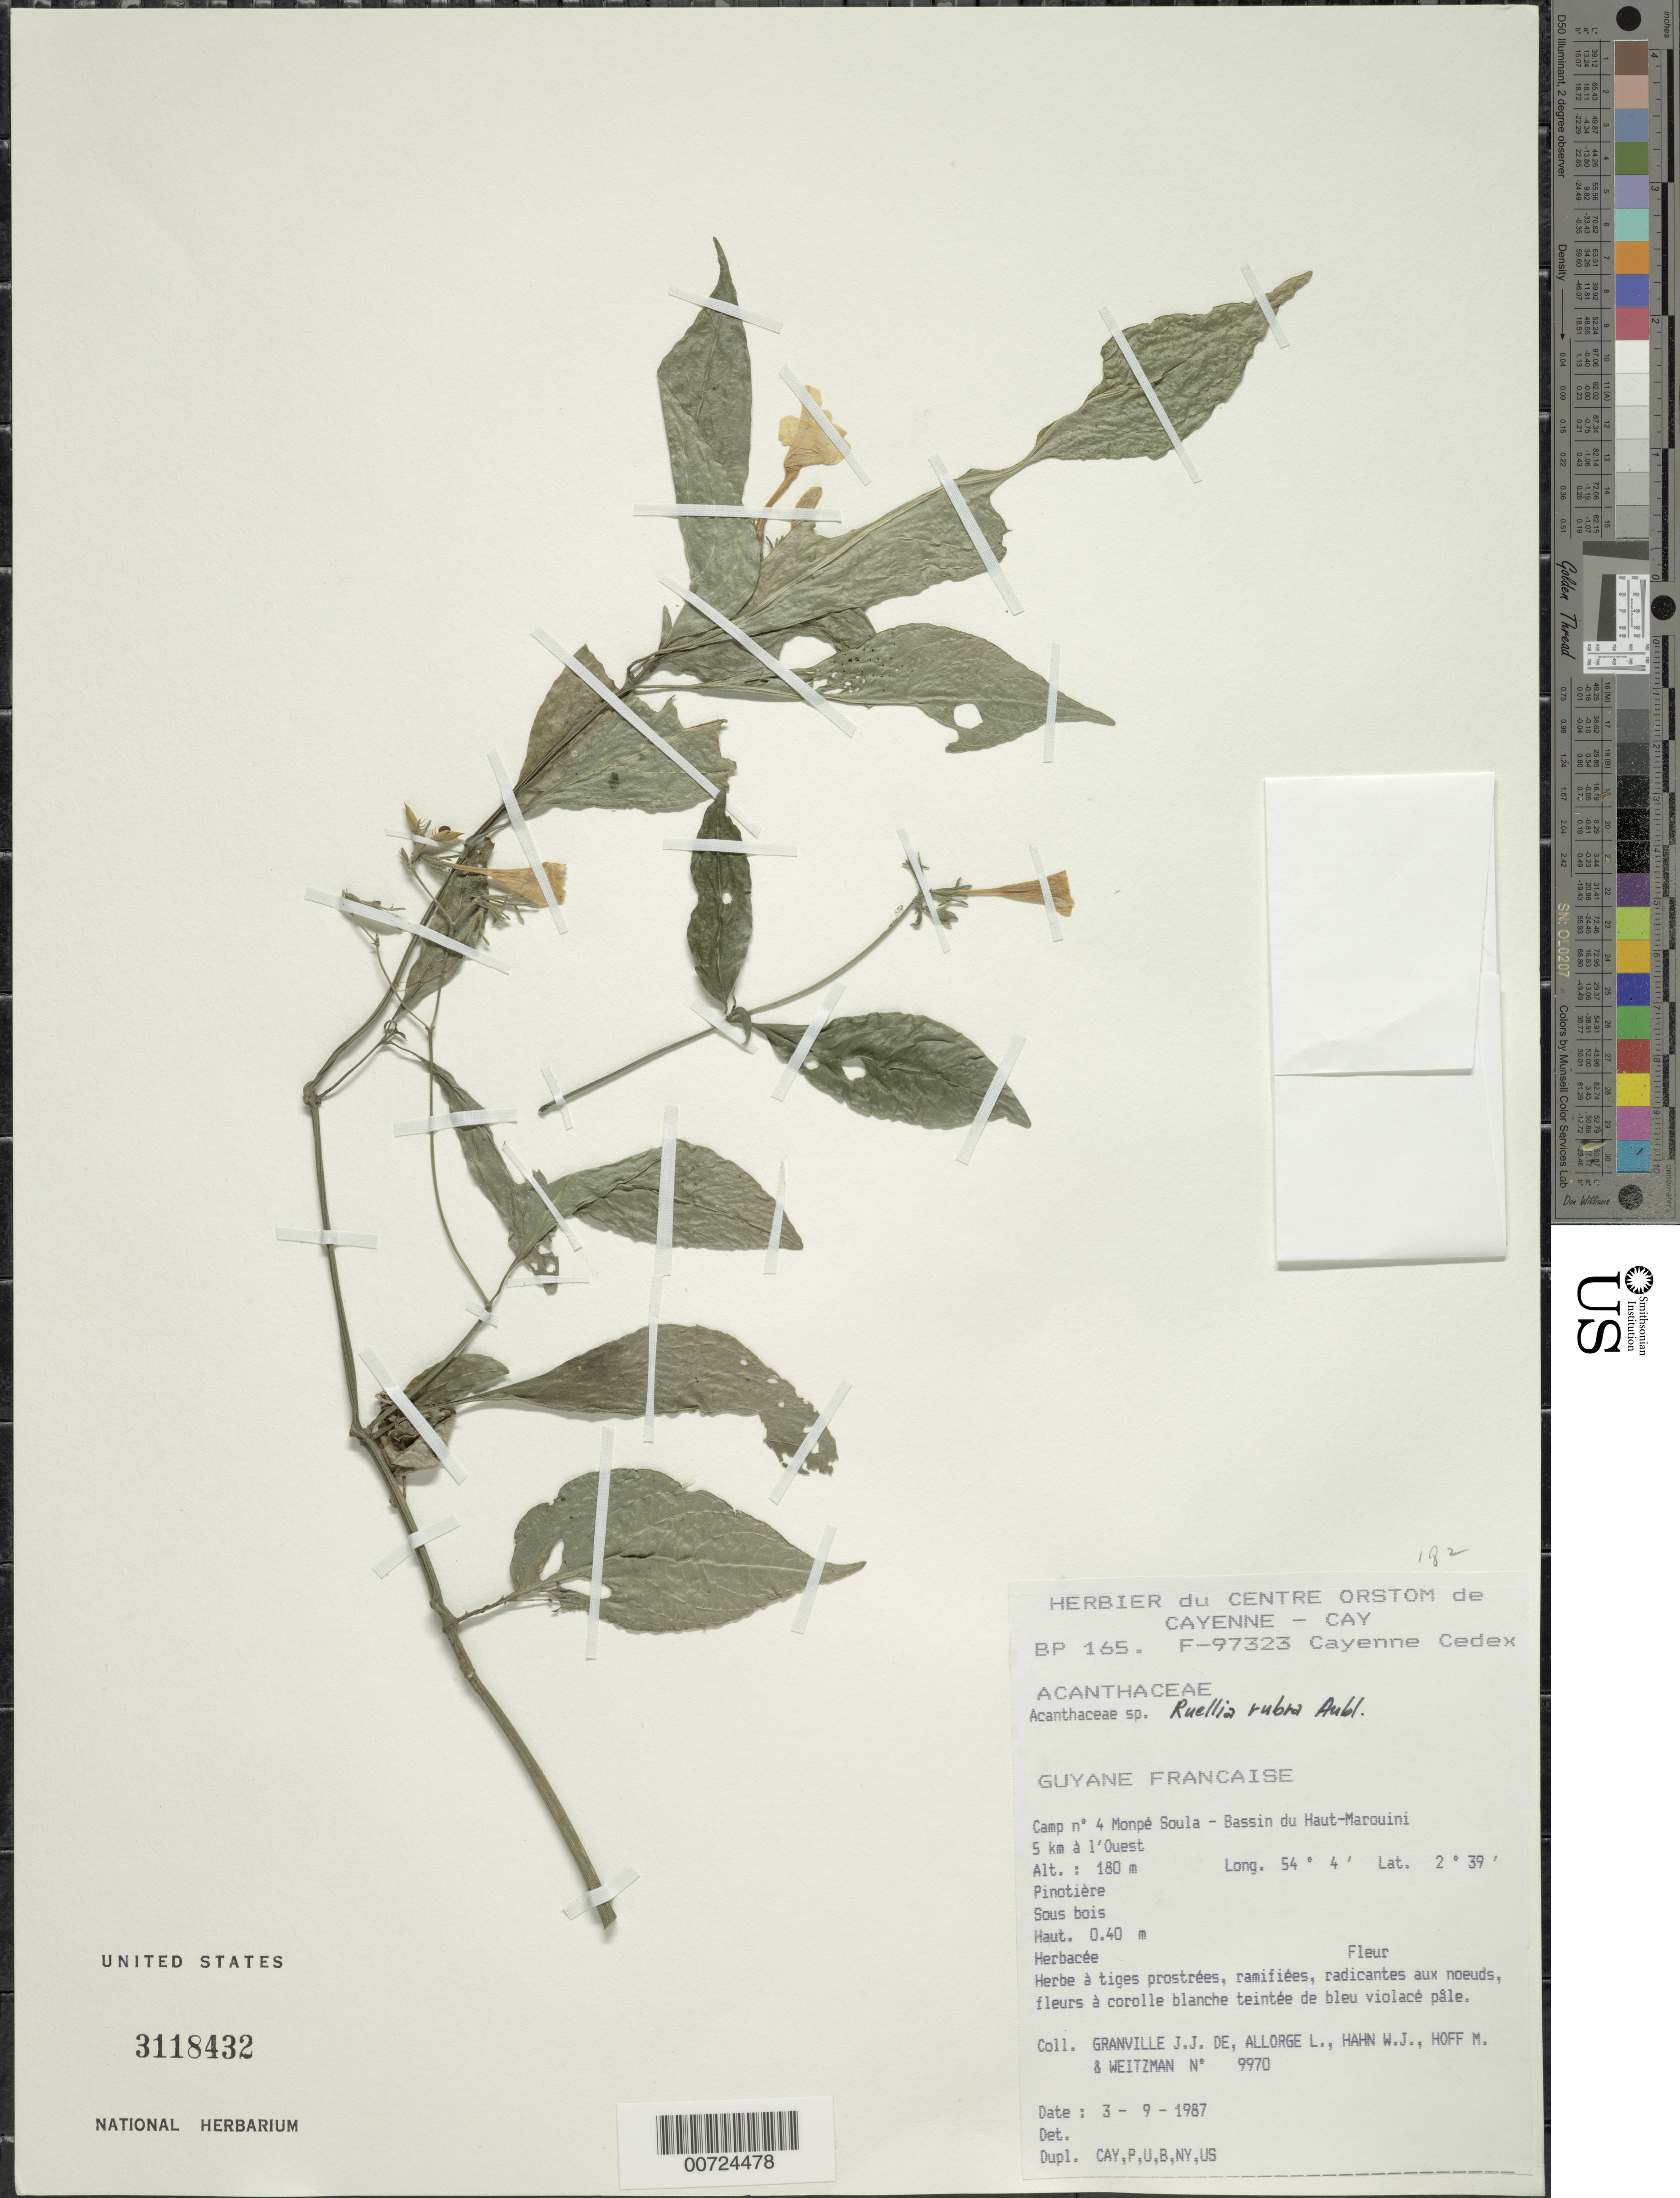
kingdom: Plantae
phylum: Tracheophyta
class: Magnoliopsida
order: Lamiales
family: Acanthaceae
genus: Ruellia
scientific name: Ruellia rubra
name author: Aubl.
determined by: Wasshausen, Dieter C., (BOT), Smithsonian Institution - National Museum of Natural History (UNITED STATES)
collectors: J.-J. de Granville, L. Allorge, W. J. Hahn, M. Hoff & A. L. Weitzman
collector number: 9970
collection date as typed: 3-Sep-87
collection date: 1987-09-03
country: French Guiana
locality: Akouba Booka goo Soula, Camp #3, Roche no. 1, Bassin du Haut-Marouini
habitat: Pinotière, sous bois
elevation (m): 180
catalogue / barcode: US 3118432